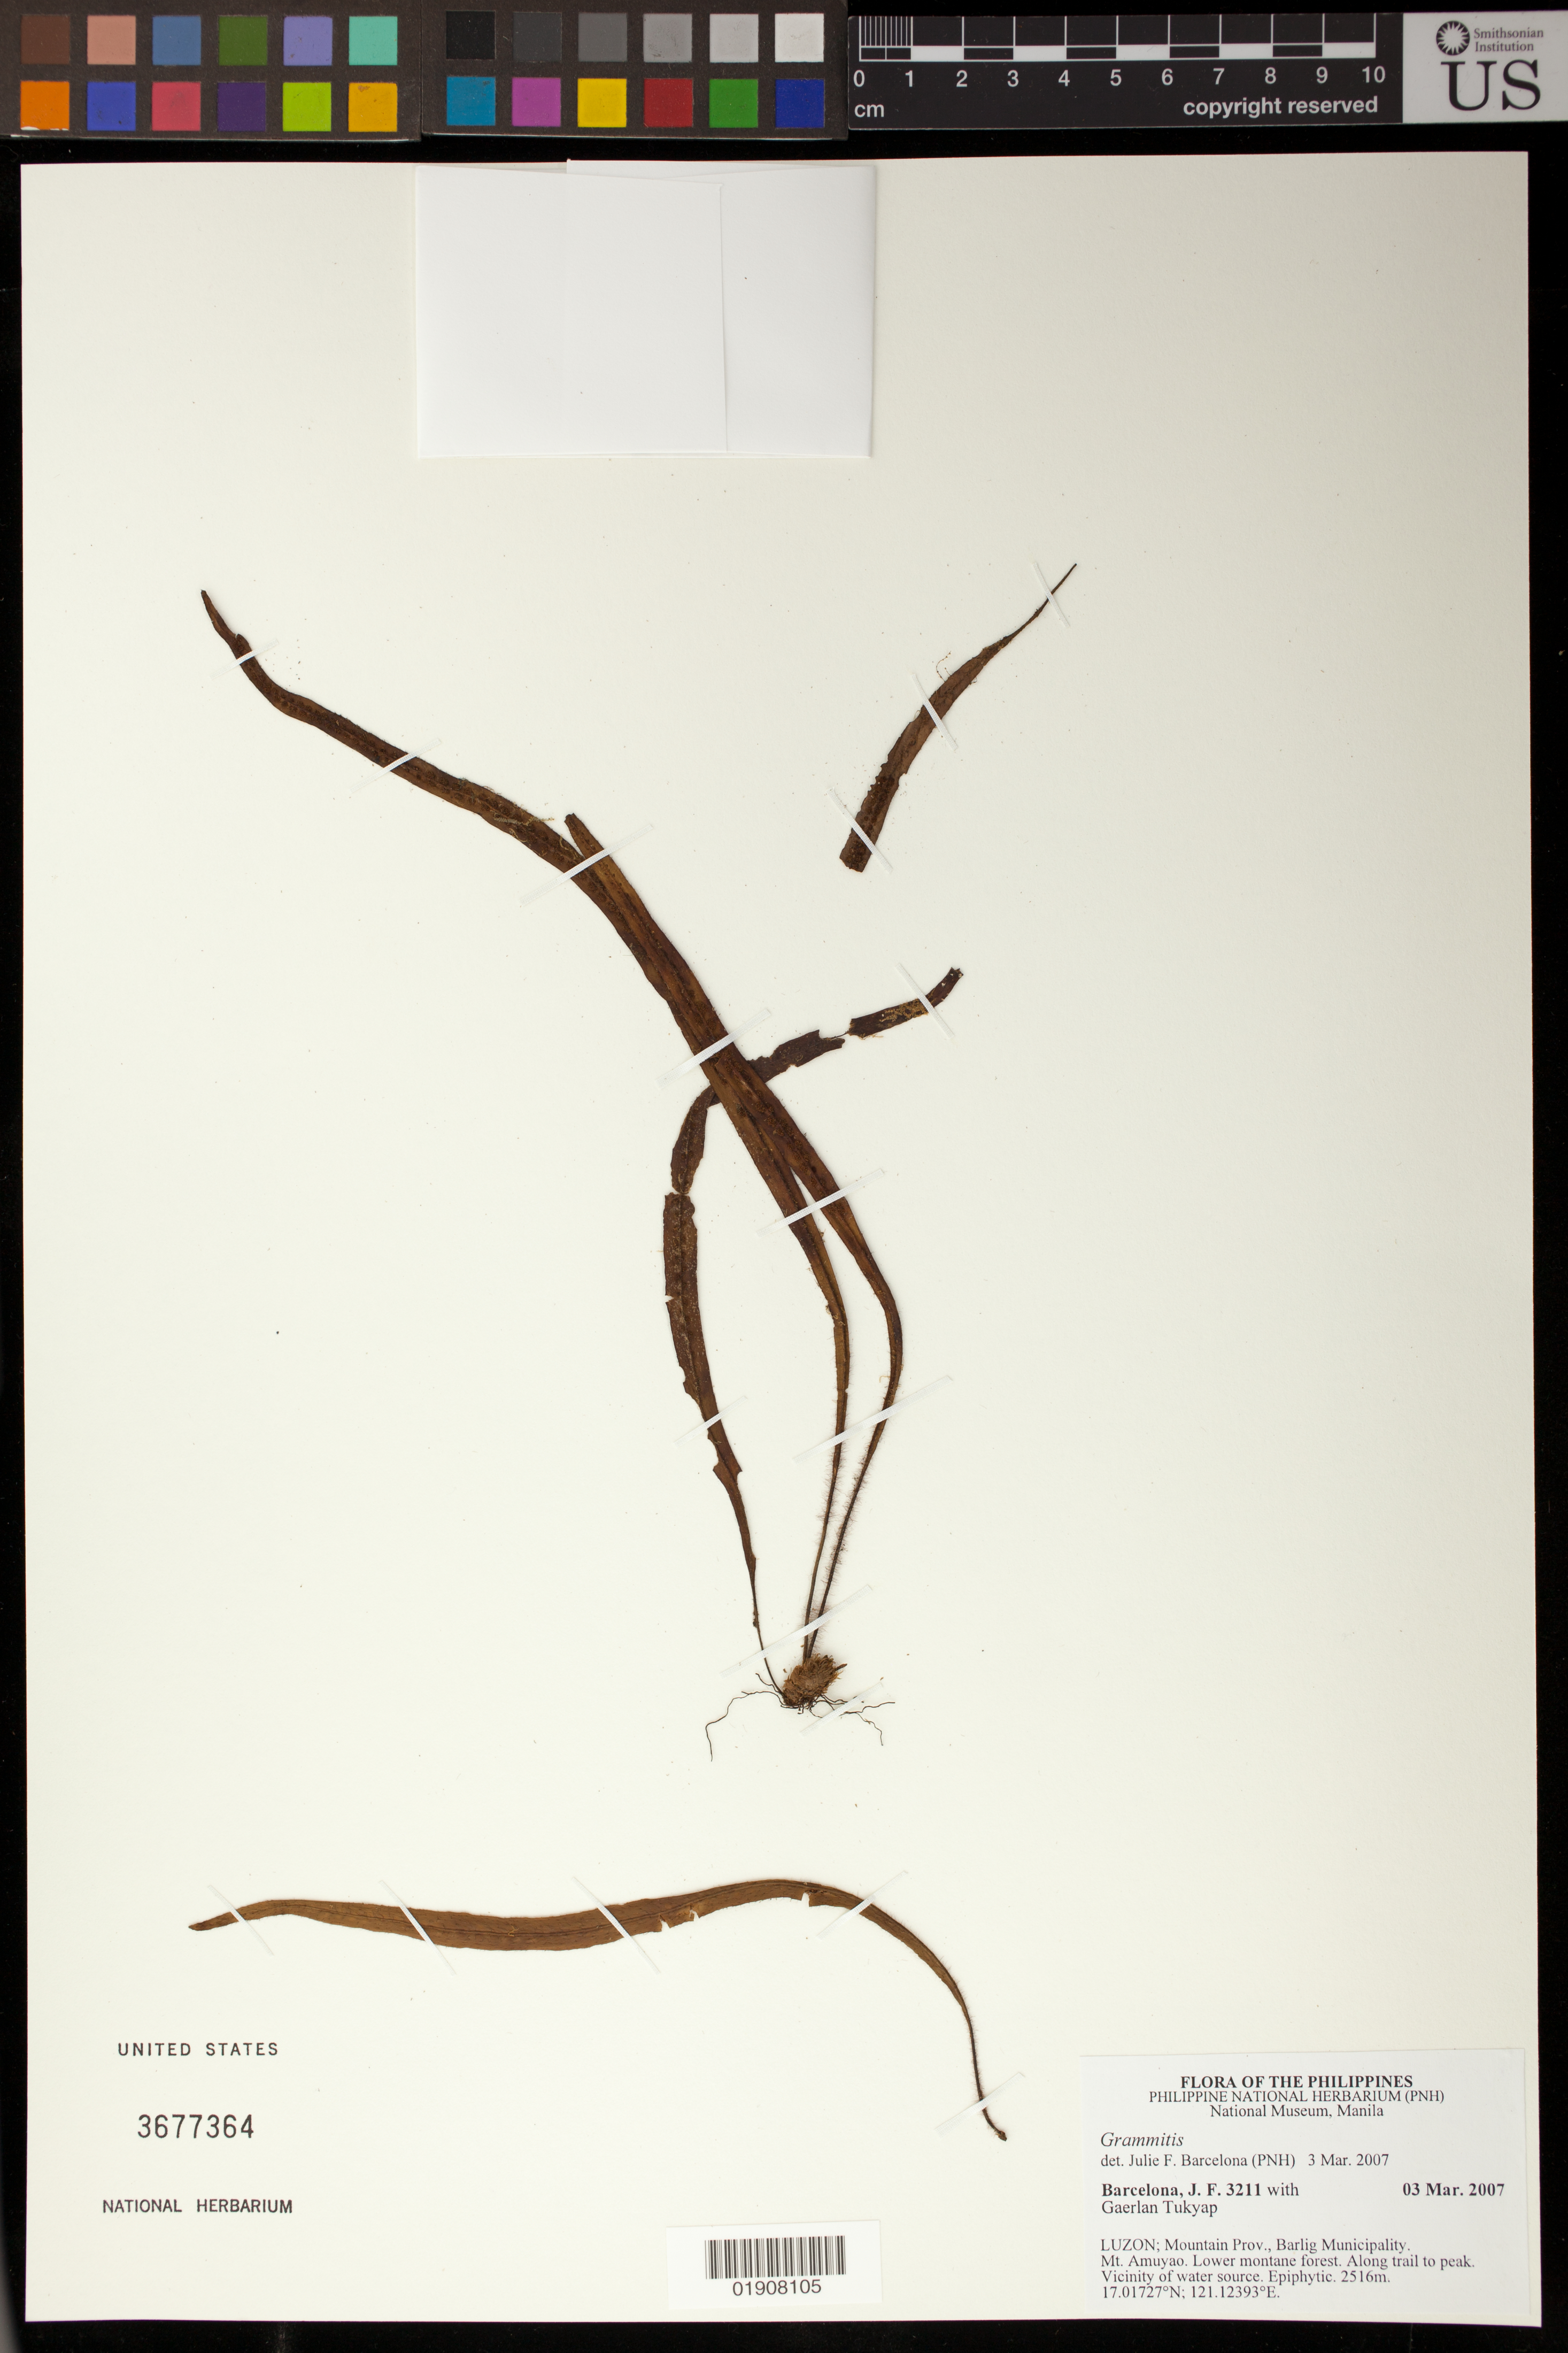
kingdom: Plantae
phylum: Tracheophyta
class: Polypodiopsida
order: Polypodiales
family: Polypodiaceae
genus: Grammitis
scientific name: Grammitis sp.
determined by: Barcelona, J. F.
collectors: J. F. Barcelona & G. Tukyap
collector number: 3211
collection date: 2007-03-03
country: Philippines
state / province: Cordillera (Administrative Region)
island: Luzon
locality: Luzon; Mountain Prov., Barlig Municipality, Mt. Amuyao, Along trail to peak.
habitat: Lower montane forest.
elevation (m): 2516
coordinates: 17.01727 N, 121.12393 E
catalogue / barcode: US 3677364